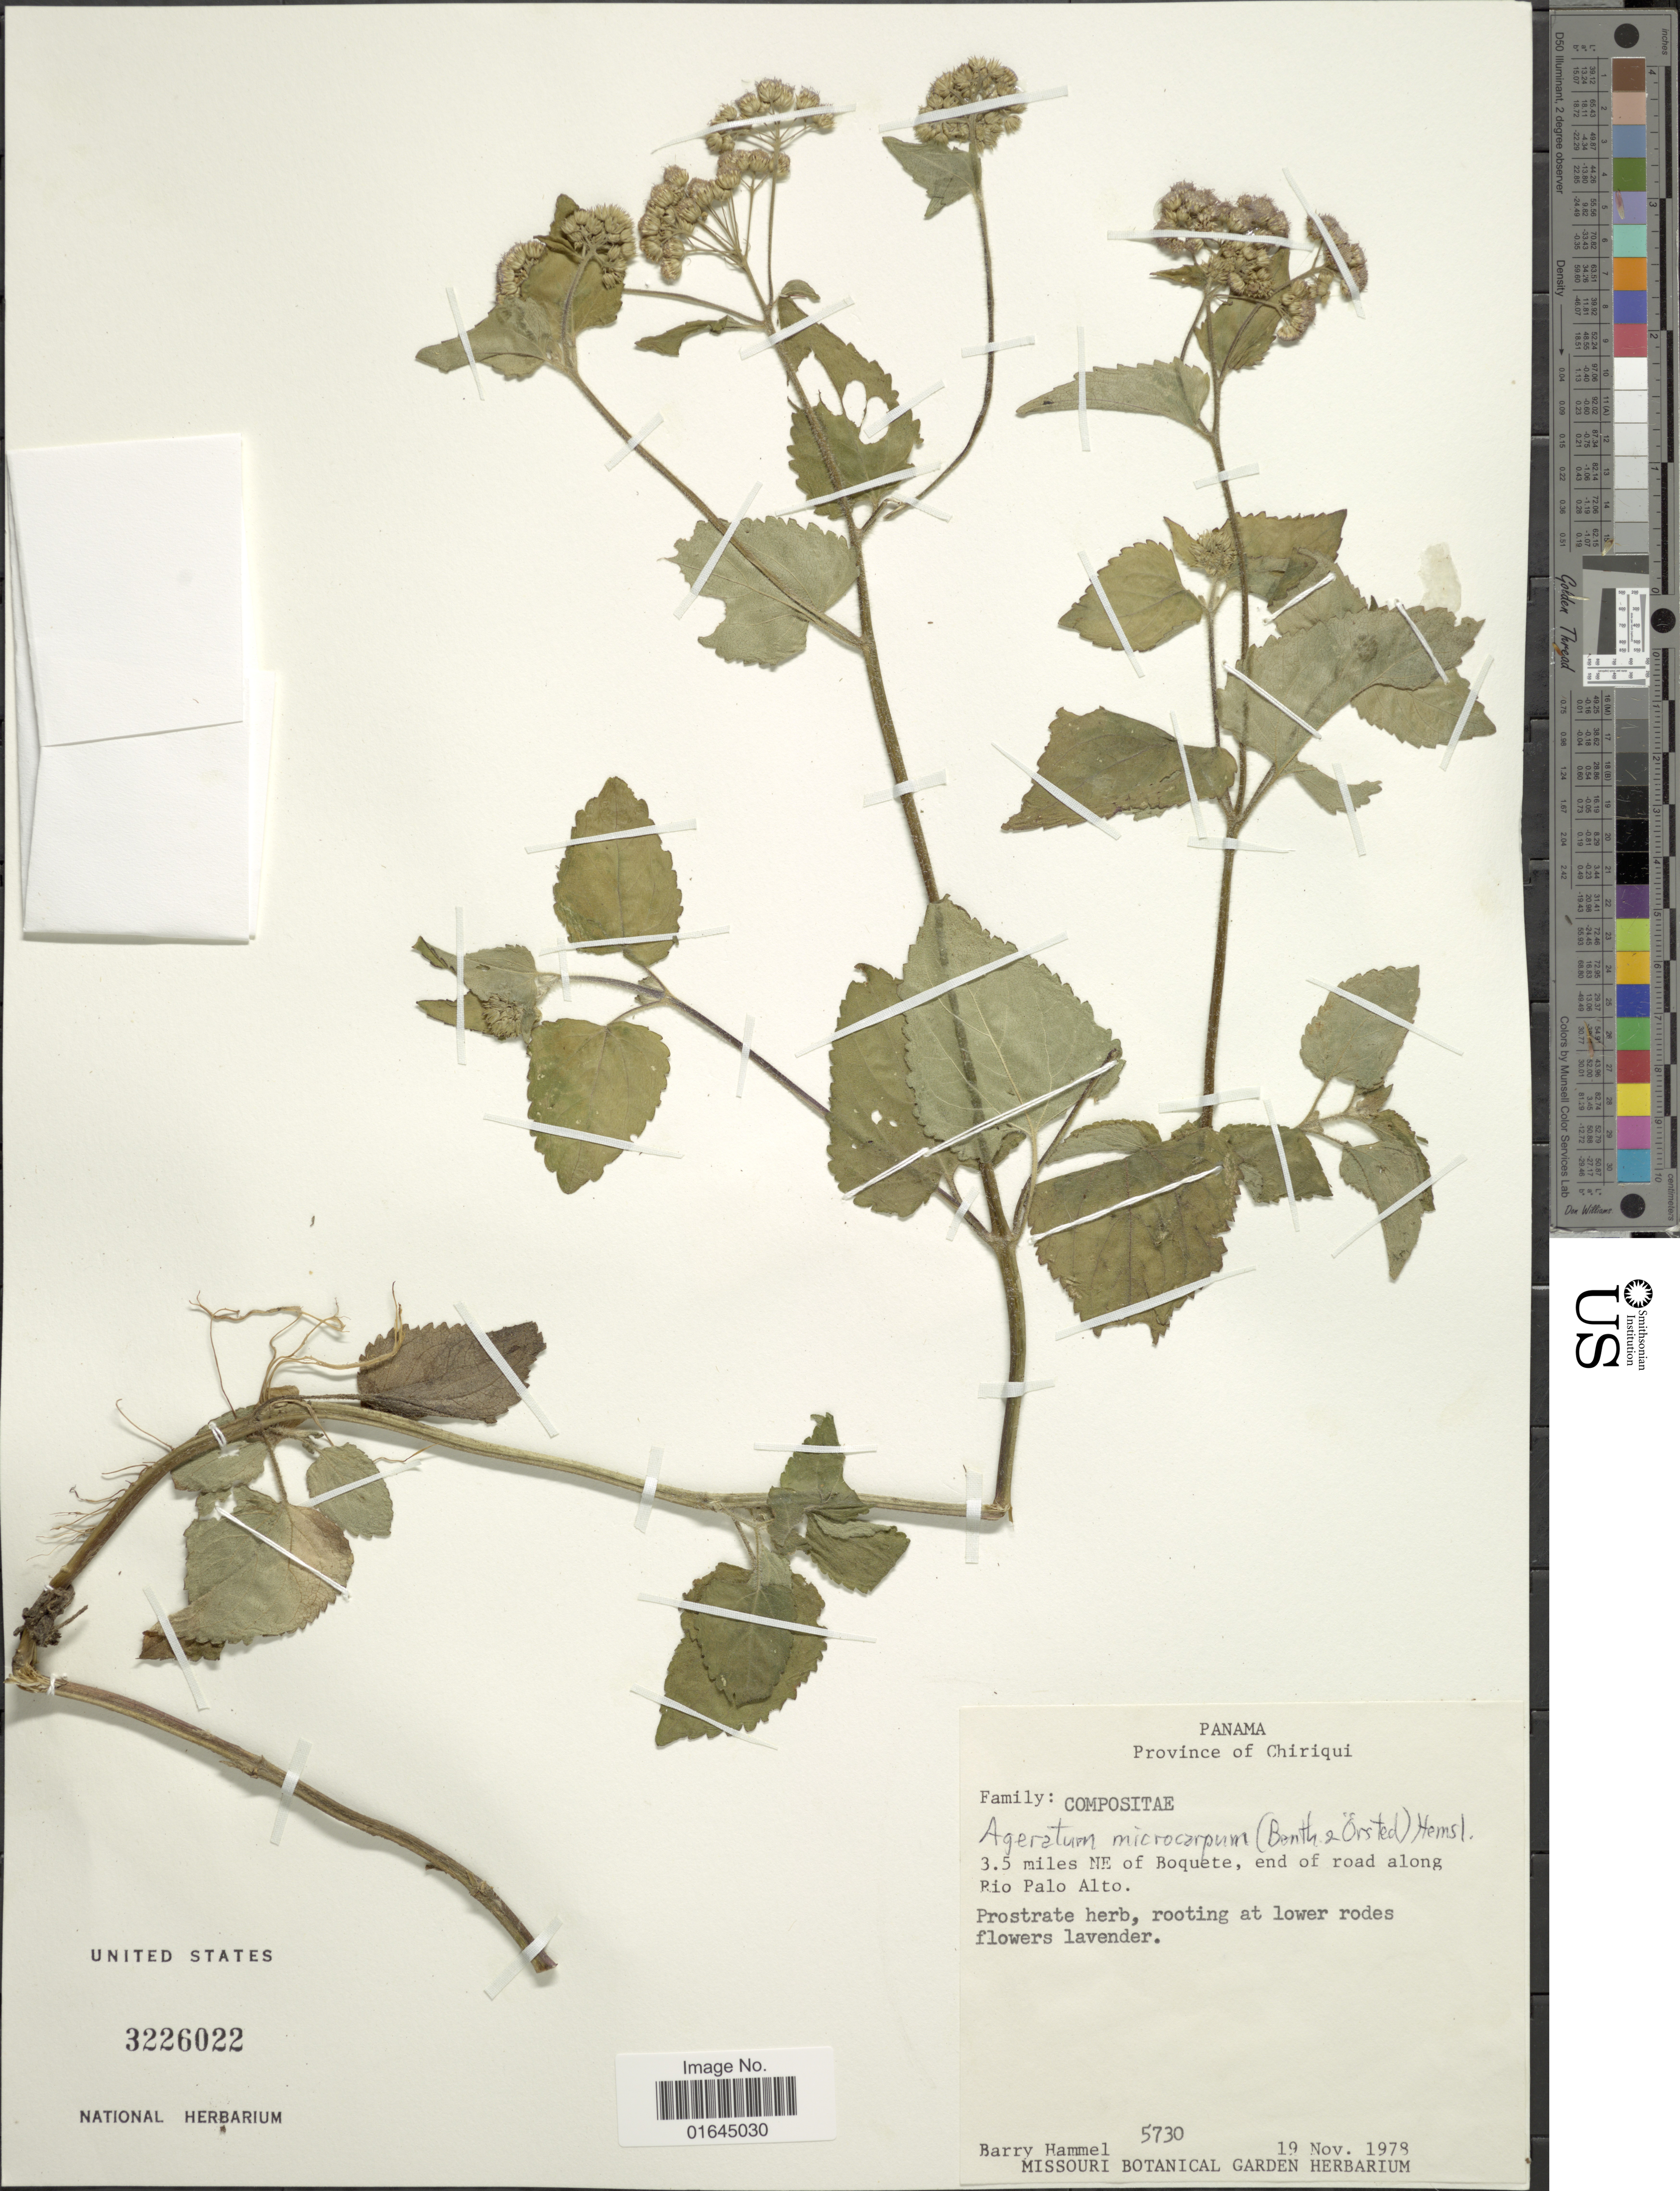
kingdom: Plantae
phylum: Tracheophyta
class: Magnoliopsida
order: Asterales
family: Asteraceae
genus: Ageratum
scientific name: Ageratum microcarpum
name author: (Benth. ex Oerst.) Hemsl.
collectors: B. Hammel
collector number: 5730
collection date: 1978-11-19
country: Panama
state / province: Chiriqui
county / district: Boquete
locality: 3.5 miles NE of Boquete, end of road along Rio Palo Alto.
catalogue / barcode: US 3226022